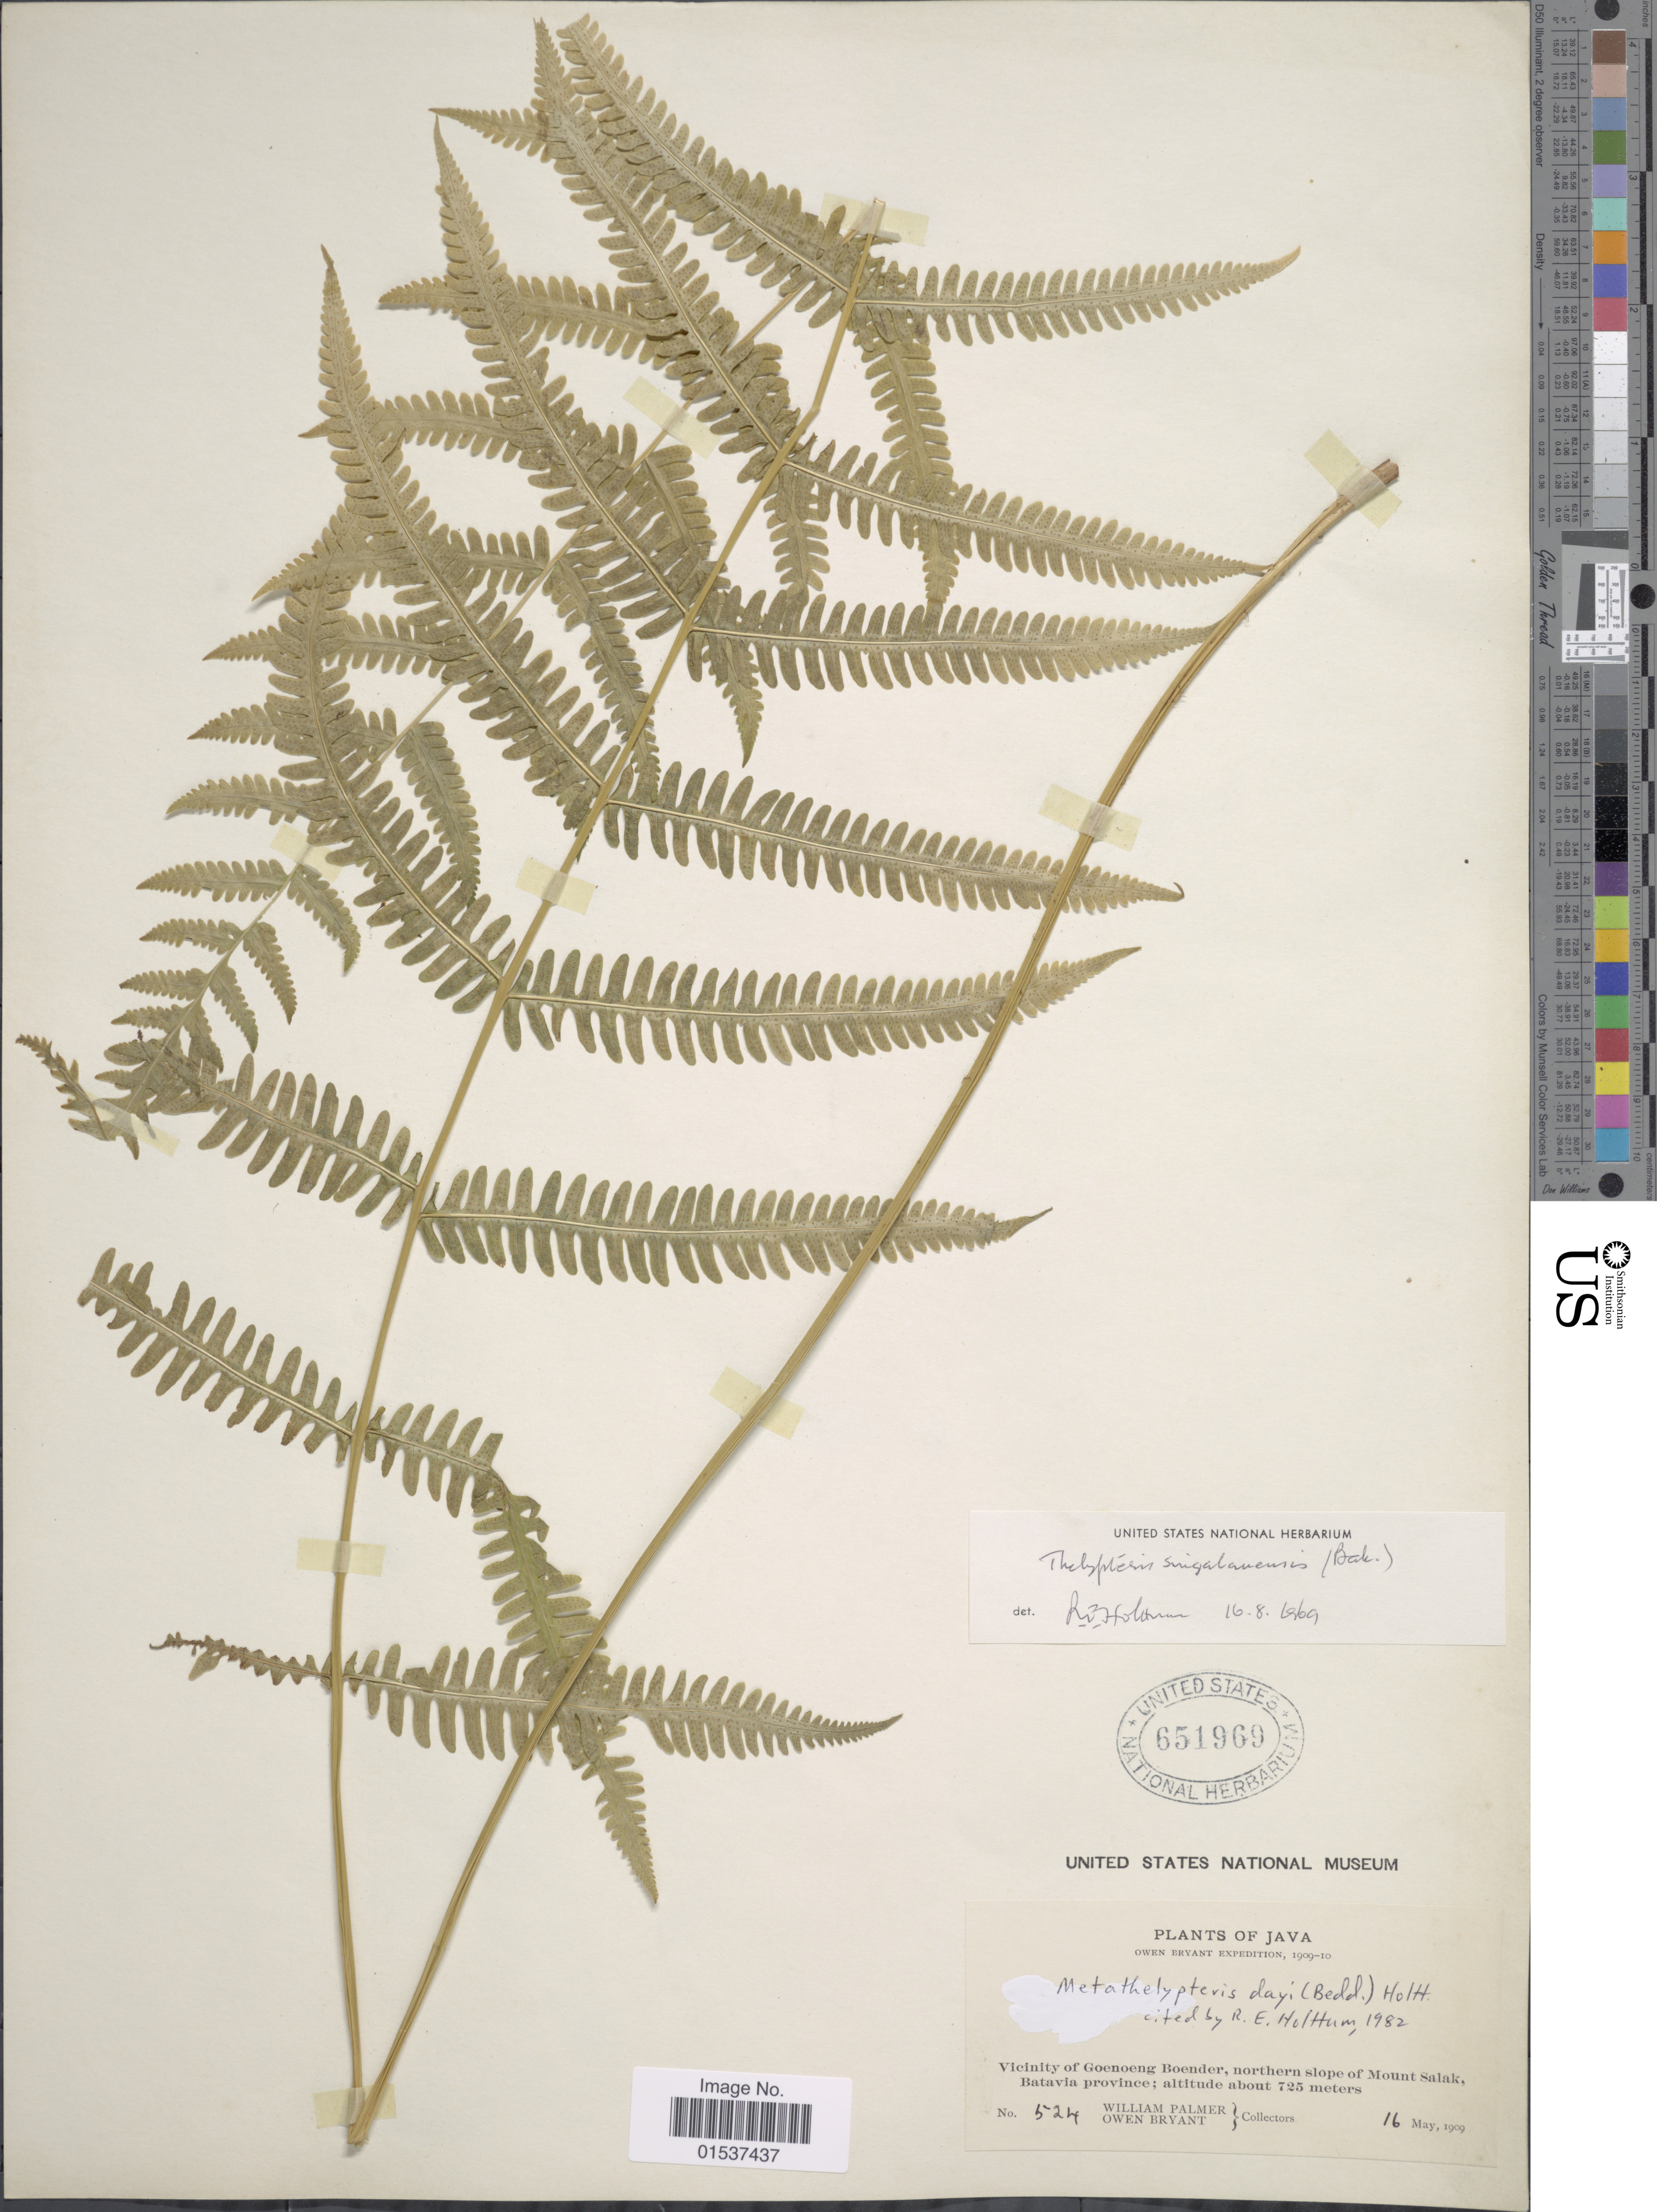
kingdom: Plantae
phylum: Tracheophyta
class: Polypodiopsida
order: Polypodiales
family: Thelypteridaceae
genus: Metathelypteris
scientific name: Metathelypteris dayi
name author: (Bedd.) Holttum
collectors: W. Palmer & O. Bryant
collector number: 524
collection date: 1909-05-16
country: Indonesia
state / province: Java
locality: Java. Vicinity of Goenoeng Boender, northern slope of Mount Salak, Batavia province.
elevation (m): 725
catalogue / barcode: US 651969